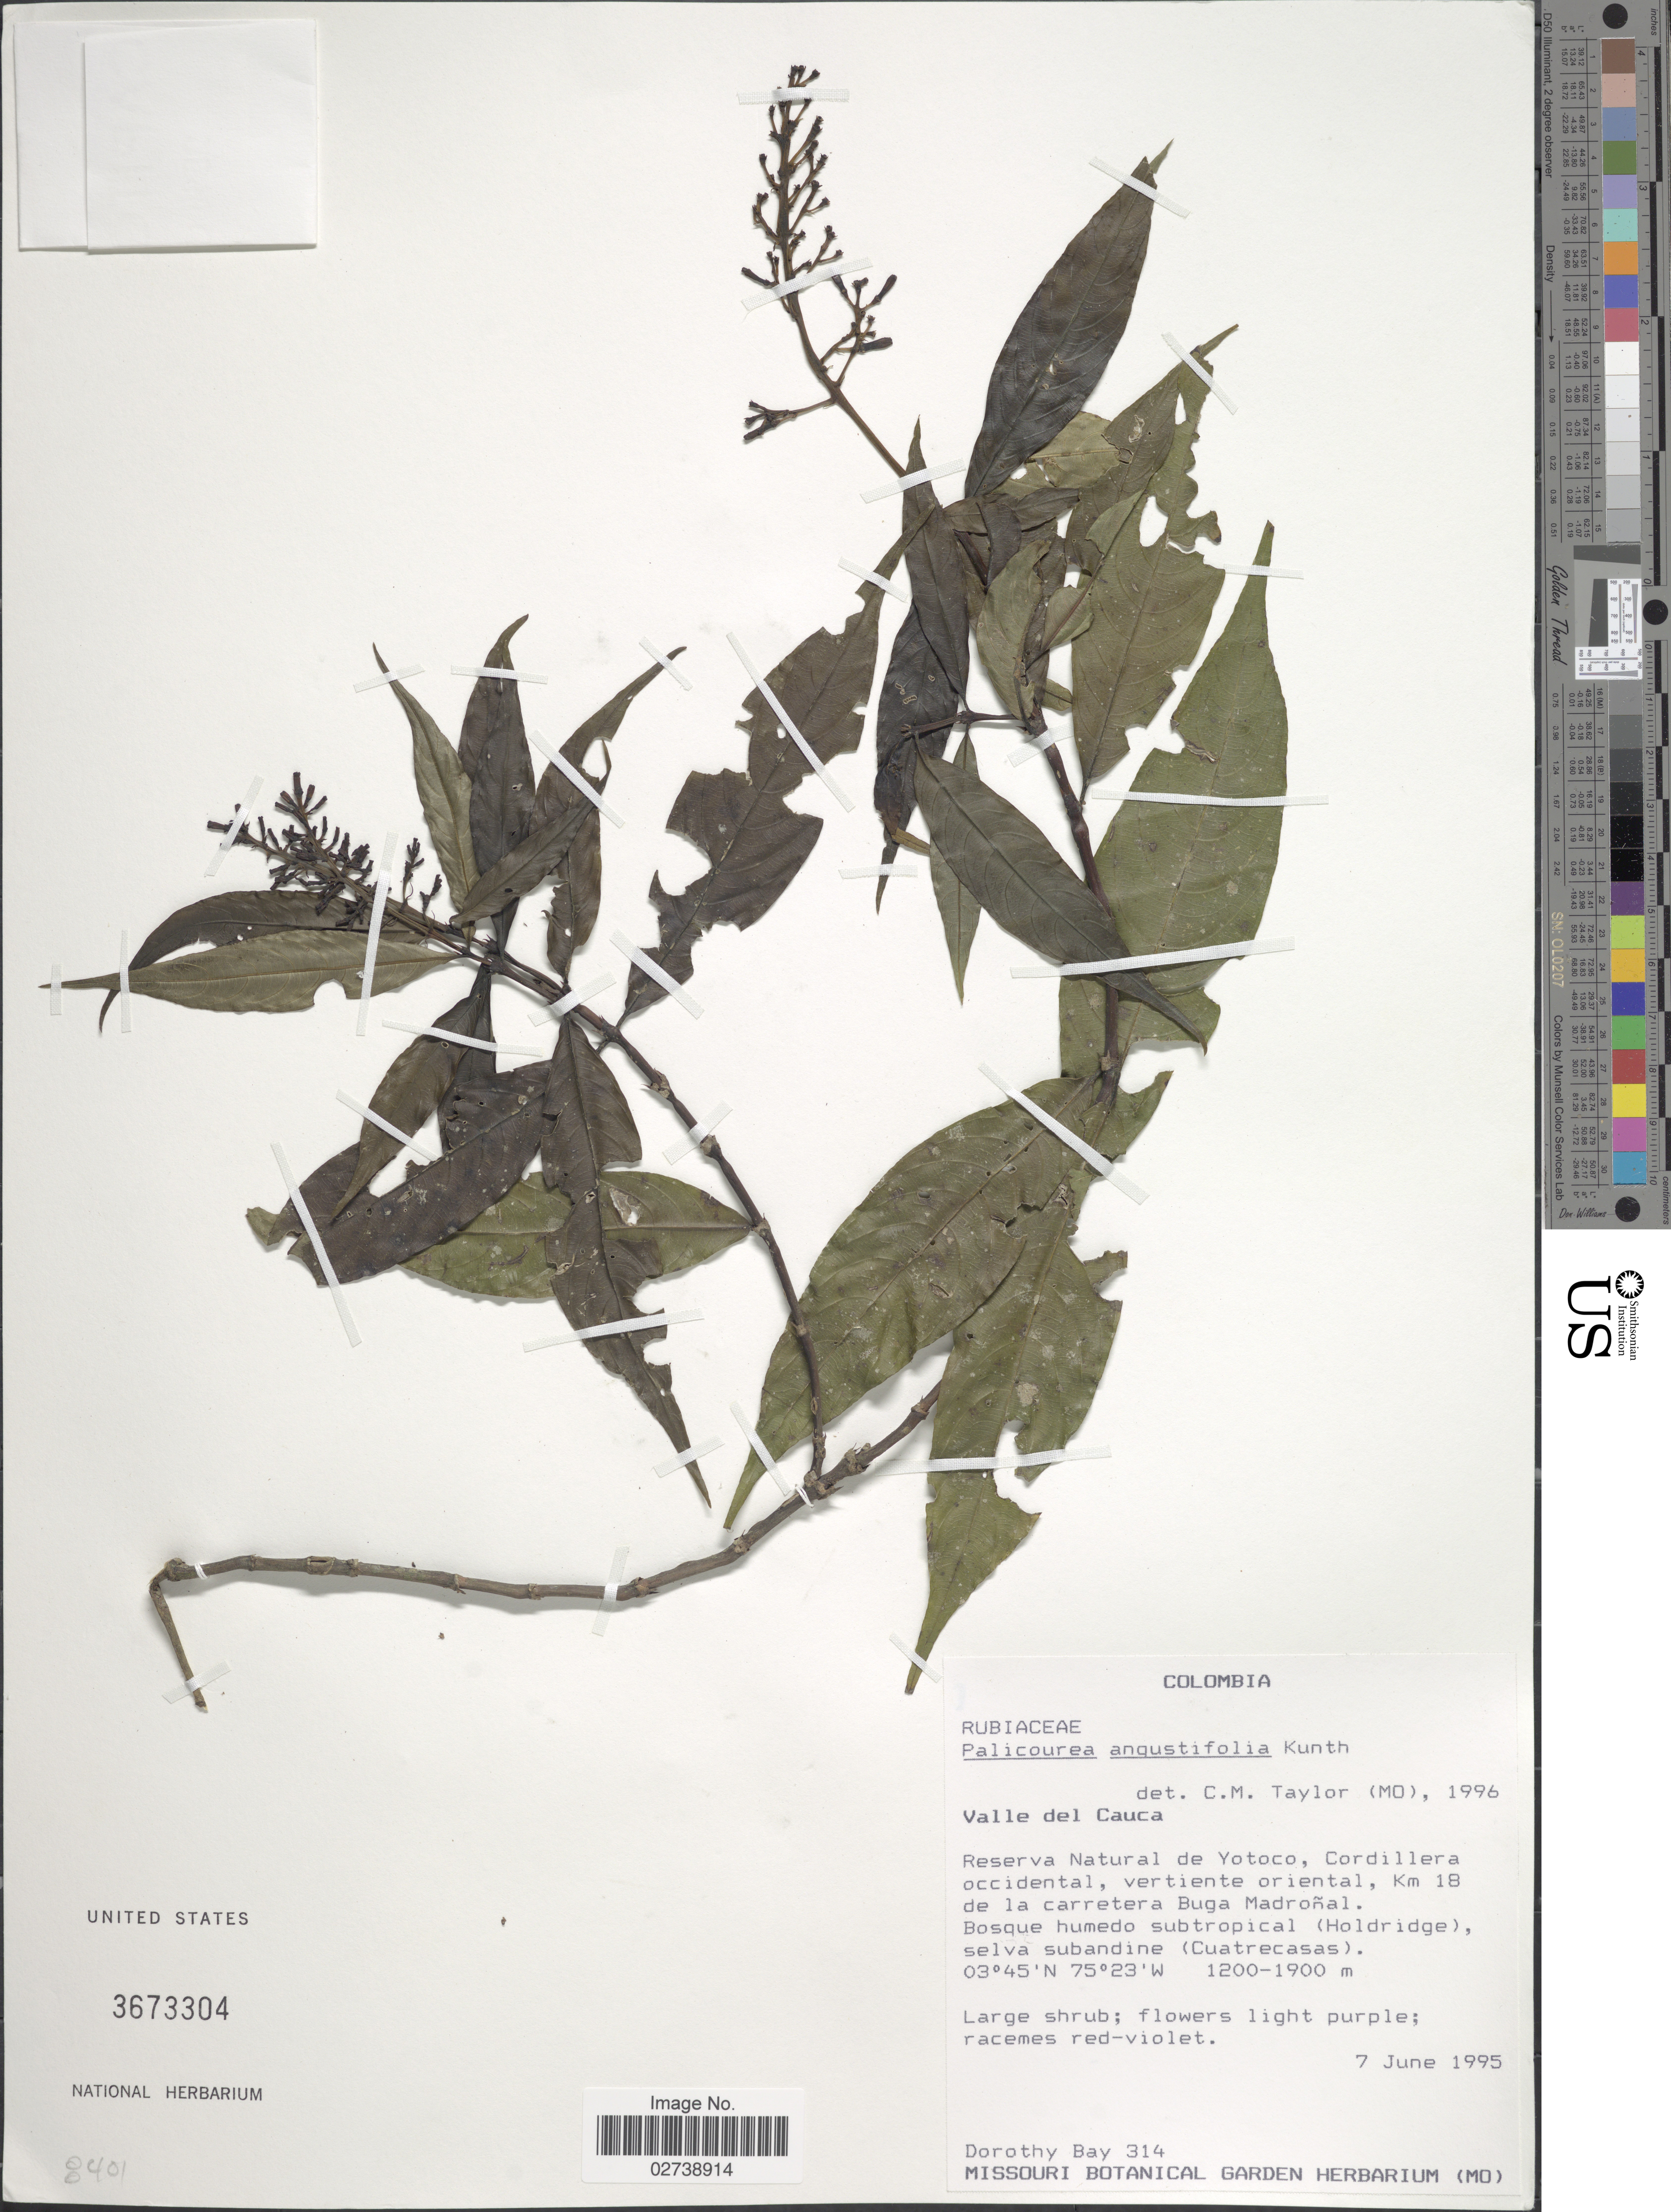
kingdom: Plantae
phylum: Tracheophyta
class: Magnoliopsida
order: Gentianales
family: Rubiaceae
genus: Palicourea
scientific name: Palicourea angustifolia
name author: Kunth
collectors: D. C. Bay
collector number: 314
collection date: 1977-06-07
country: Colombia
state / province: Valle del Cauca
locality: Valle del Cauca, Reserva Natural de Yotoco, Cordillera occidental, vertiente oriental, Km 18 de la carretera Buga Madronal.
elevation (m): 1200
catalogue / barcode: US 3673304